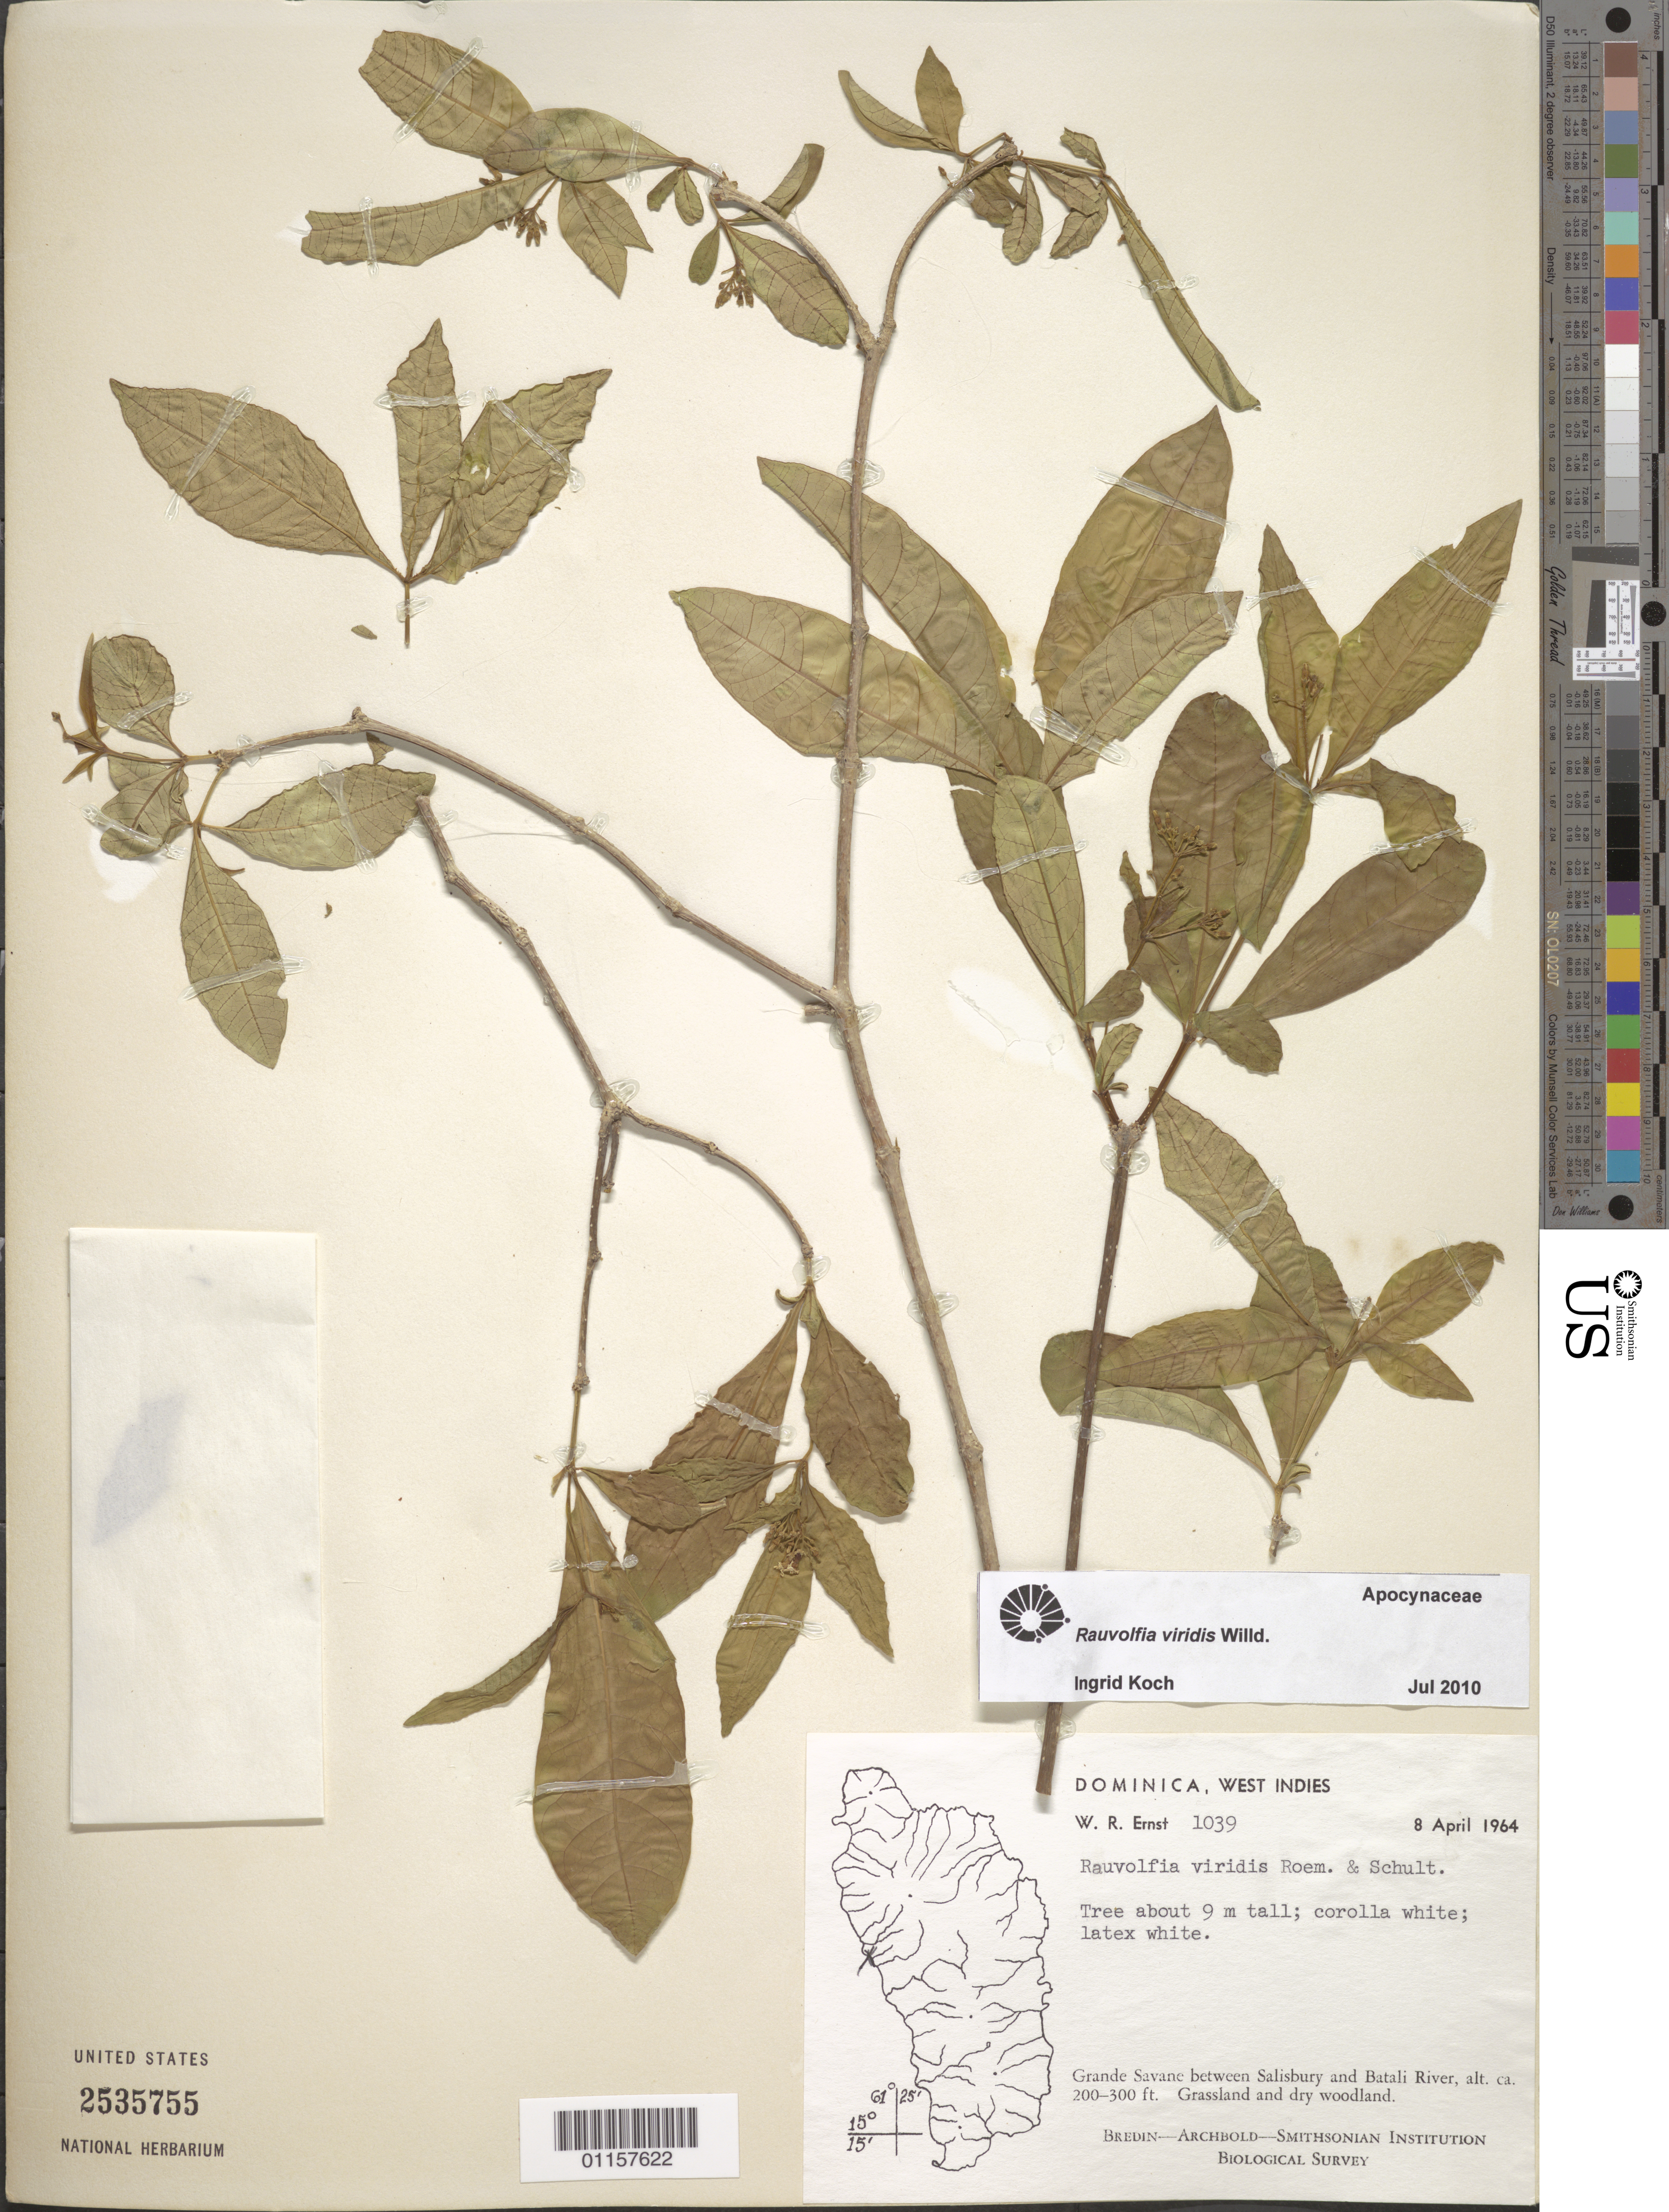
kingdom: Plantae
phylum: Tracheophyta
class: Magnoliopsida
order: Gentianales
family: Apocynaceae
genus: Rauvolfia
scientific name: Rauvolfia viridis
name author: Willd. ex Roem. & Schult.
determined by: Koch, I.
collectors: W. R. Ernst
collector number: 1039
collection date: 1964-04-08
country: Dominica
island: Dominica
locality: Grande Savane between Salisbury and Batali River.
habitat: Grassland and dry woodland.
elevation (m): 61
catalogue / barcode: US 2535755